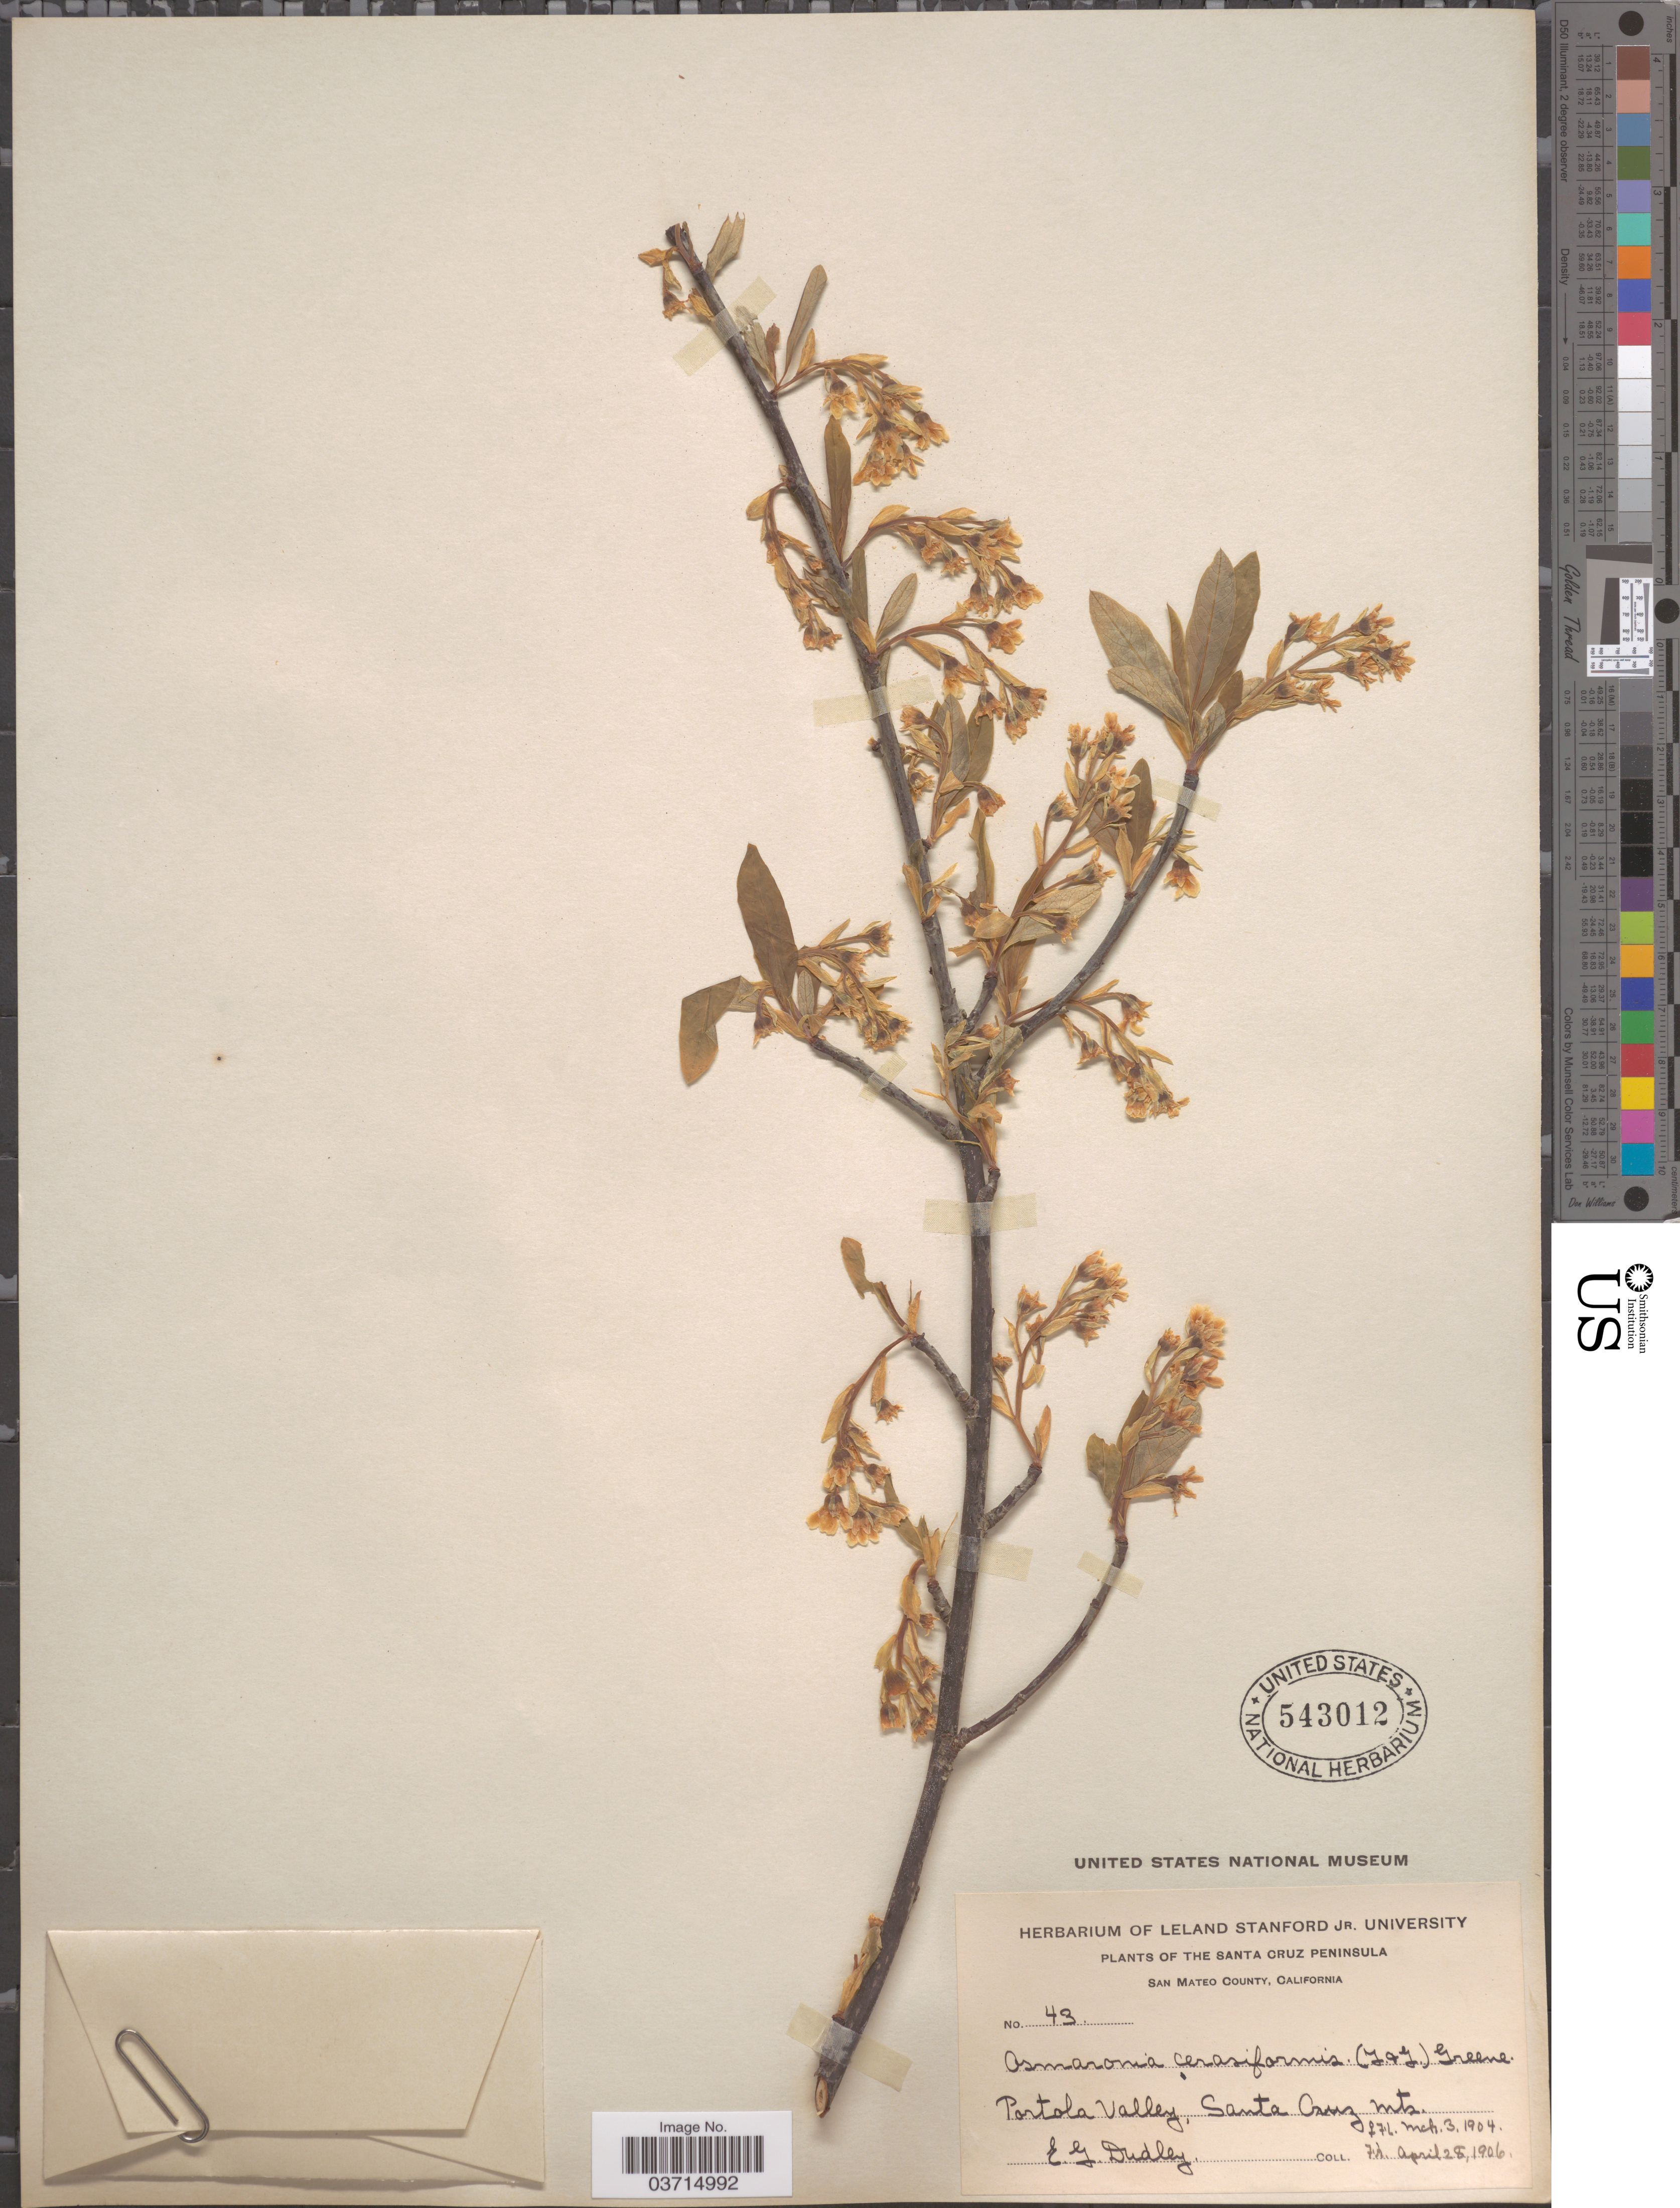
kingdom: Plantae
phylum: Tracheophyta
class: Magnoliopsida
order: Rosales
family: Rosaceae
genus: Oemleria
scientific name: Oemleria cerasiformis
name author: (Torr. & A. Gray ex Hook. & Arn.) J.W. Landon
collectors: E. Dudley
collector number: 43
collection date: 1904-03-03/1906-04-28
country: United States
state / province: California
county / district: San Mateo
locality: Santa Cruz Peninsula. San Mateo County. Portola Valley, Santa Cruz Mts.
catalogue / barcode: US 543012